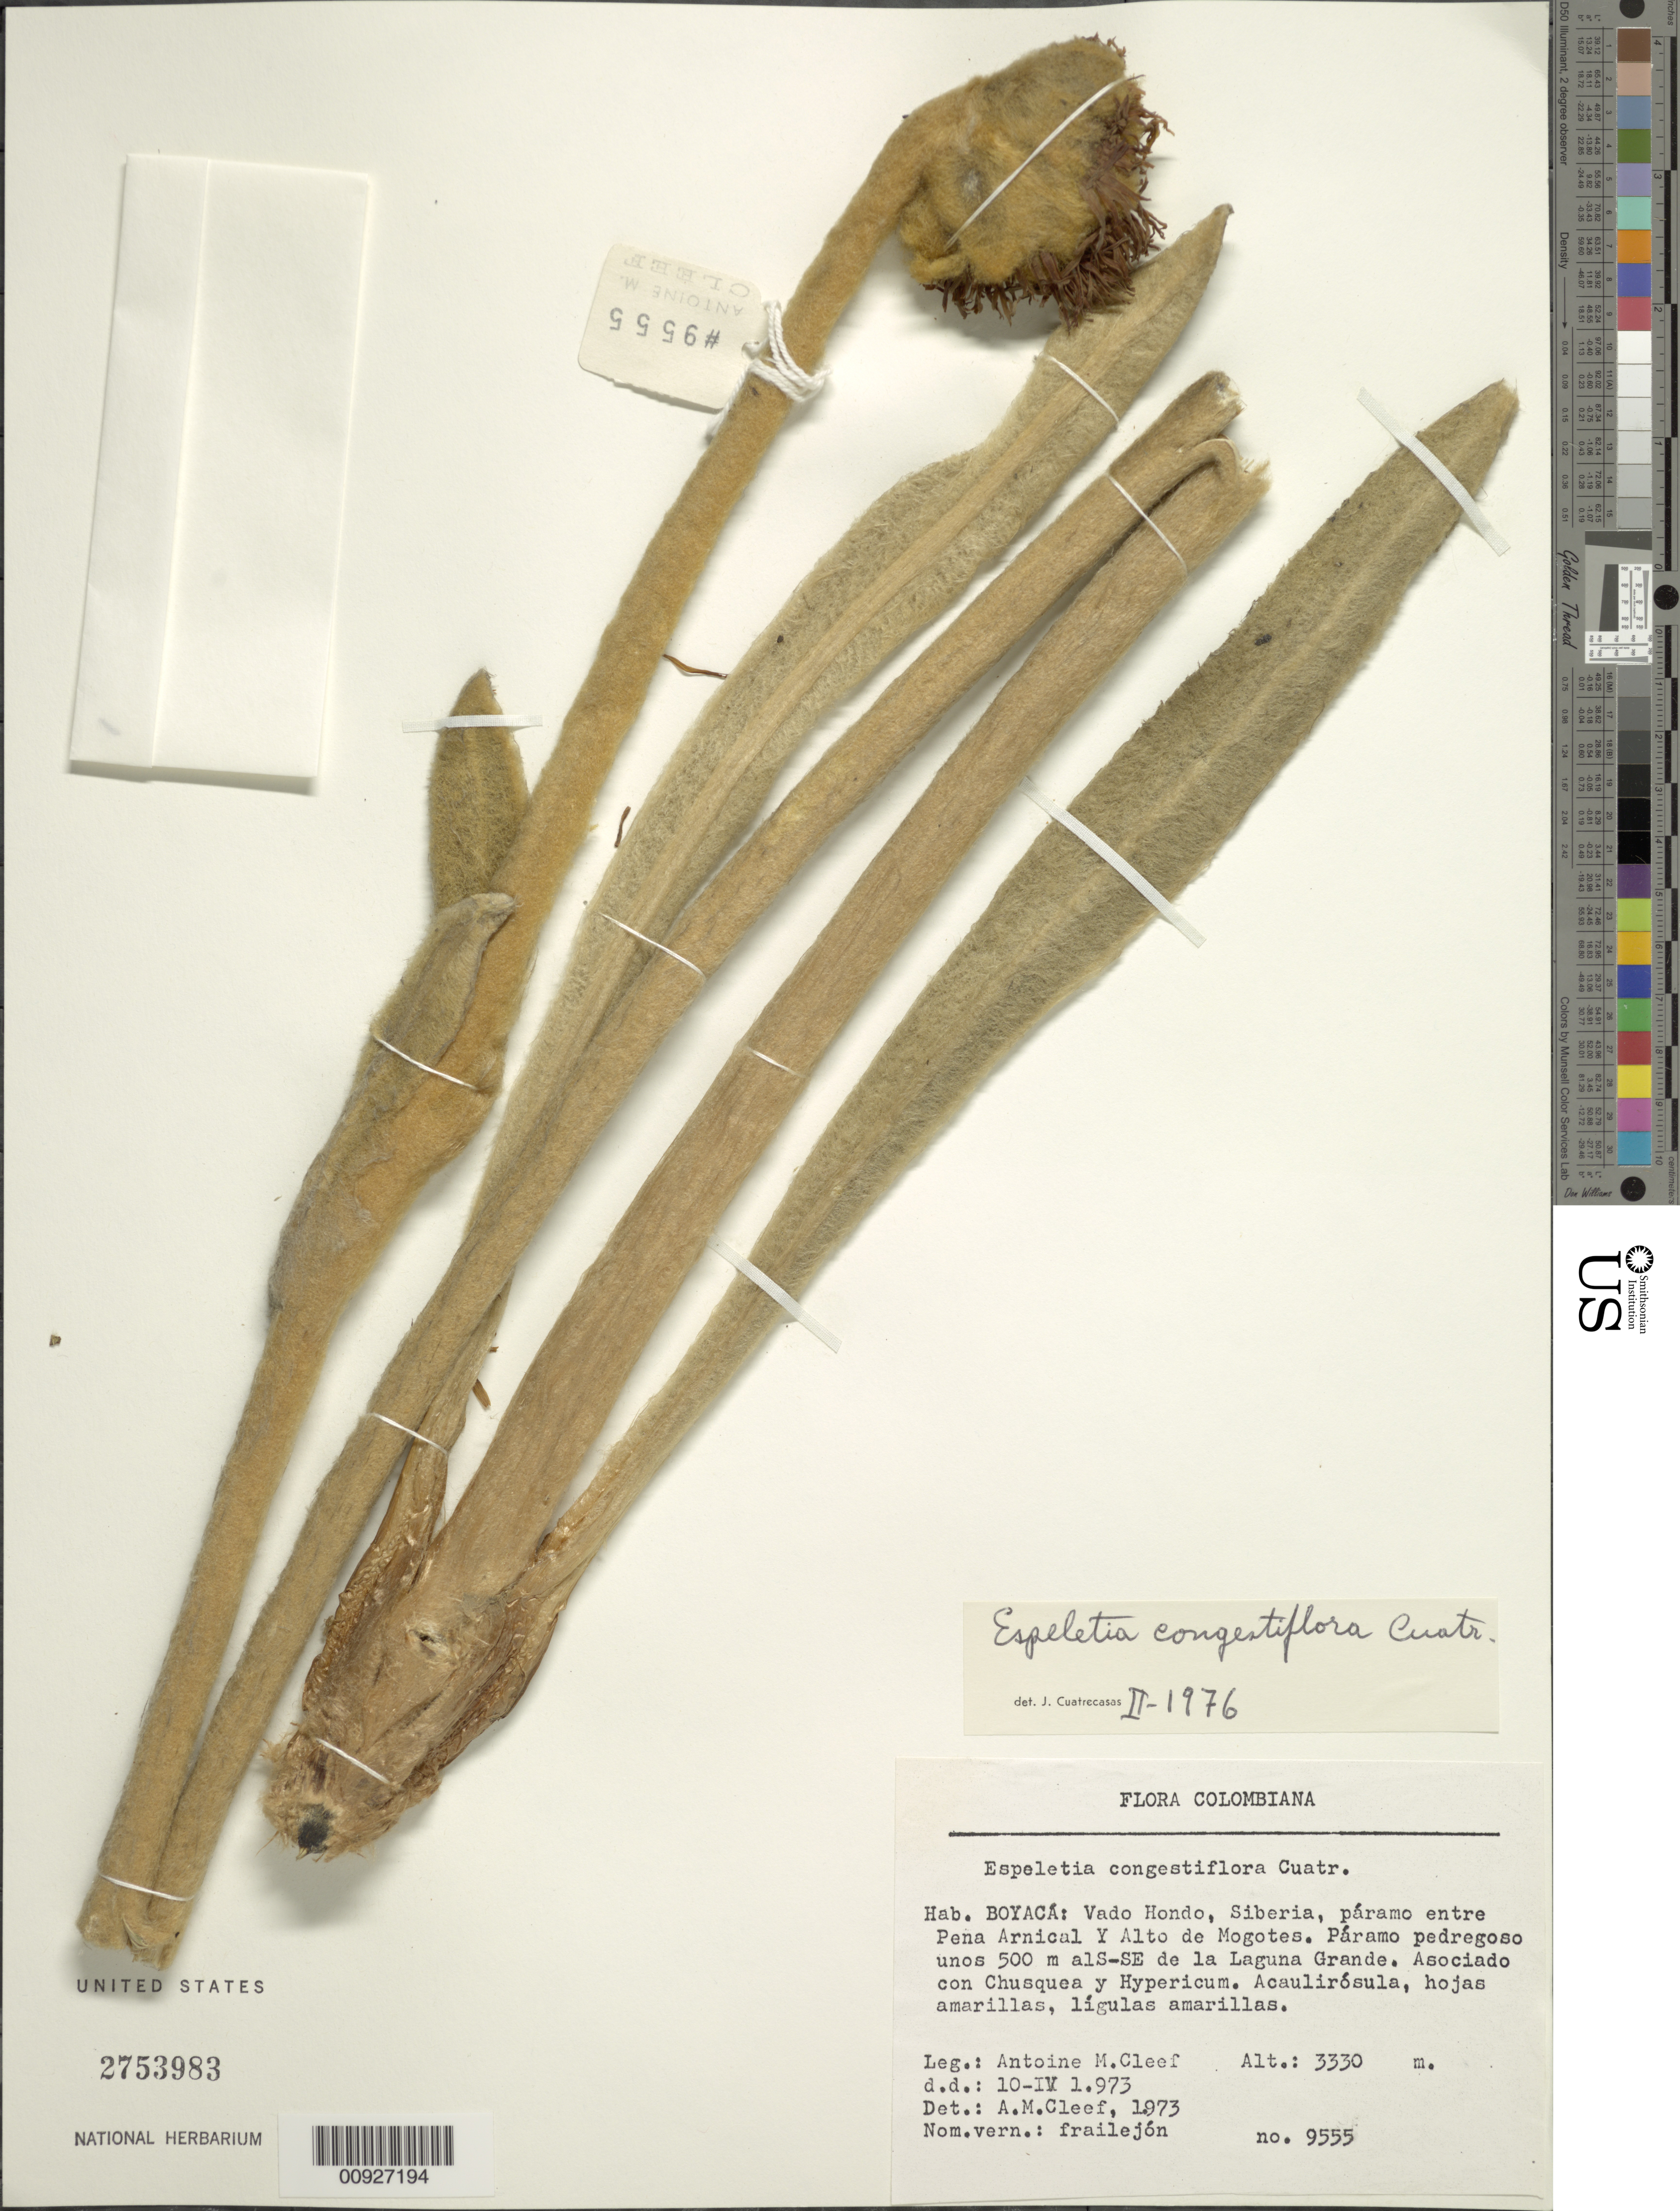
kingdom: Plantae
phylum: Tracheophyta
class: Magnoliopsida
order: Asterales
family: Asteraceae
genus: Espeletia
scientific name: Espeletia congestiflora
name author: Cuatrec.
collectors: A. M. Cleef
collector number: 9558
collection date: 1973-04-10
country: Colombia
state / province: Boyacá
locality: Vado Hondo, Siberia, Páramo entre Peña Arnical y Alto de Mogotes. Páramo pedregoso unos 500 m al S-SE de la Laguna Grande.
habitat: Páramo pedregoso unos 500 m al S-SE de la Laguna Grande. Asociado con Chusquea y Hypericum.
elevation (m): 3330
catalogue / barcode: US 2753983